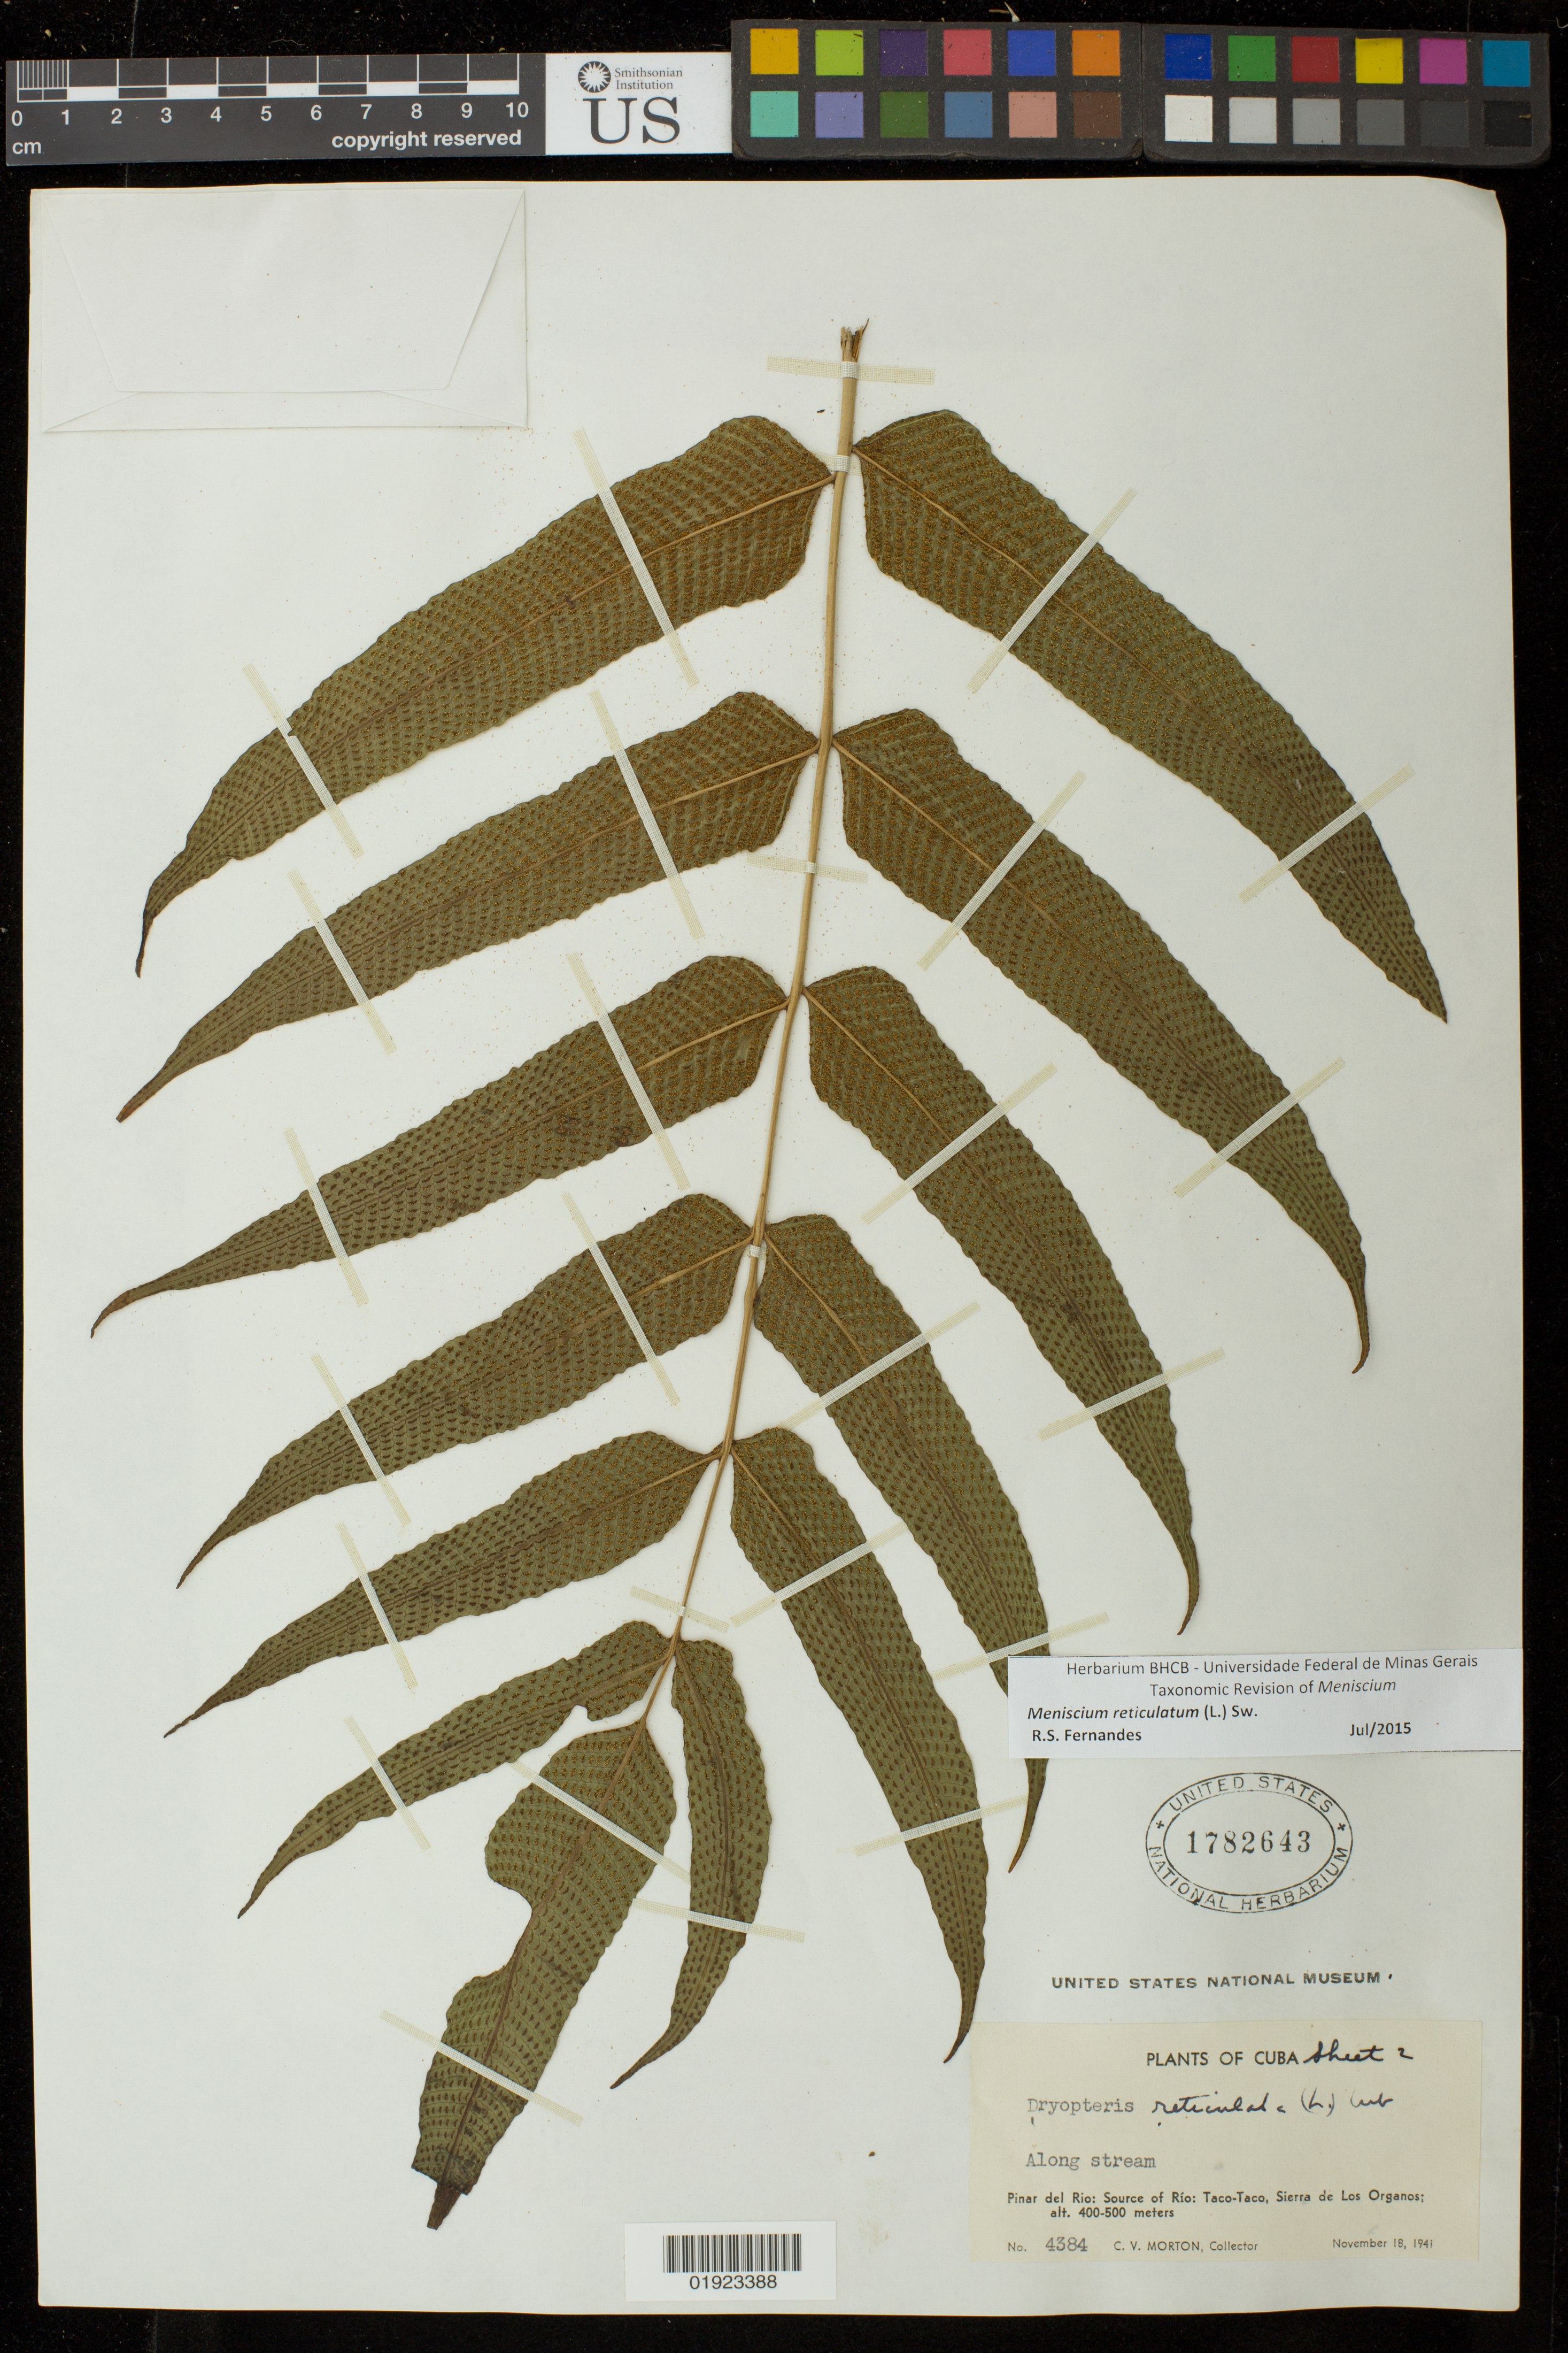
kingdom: Plantae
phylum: Tracheophyta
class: Polypodiopsida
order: Polypodiales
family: Thelypteridaceae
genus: Meniscium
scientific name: Meniscium reticulatum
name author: (L.) Sw.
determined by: Fernandes, R. S.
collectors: C. V. Morton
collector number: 4384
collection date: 1941-11-18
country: Cuba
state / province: Pinar del Río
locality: Source of Rio: Taco-Taco, Sierra de Los Organos.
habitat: Along stream.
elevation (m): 400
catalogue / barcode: US 1782643